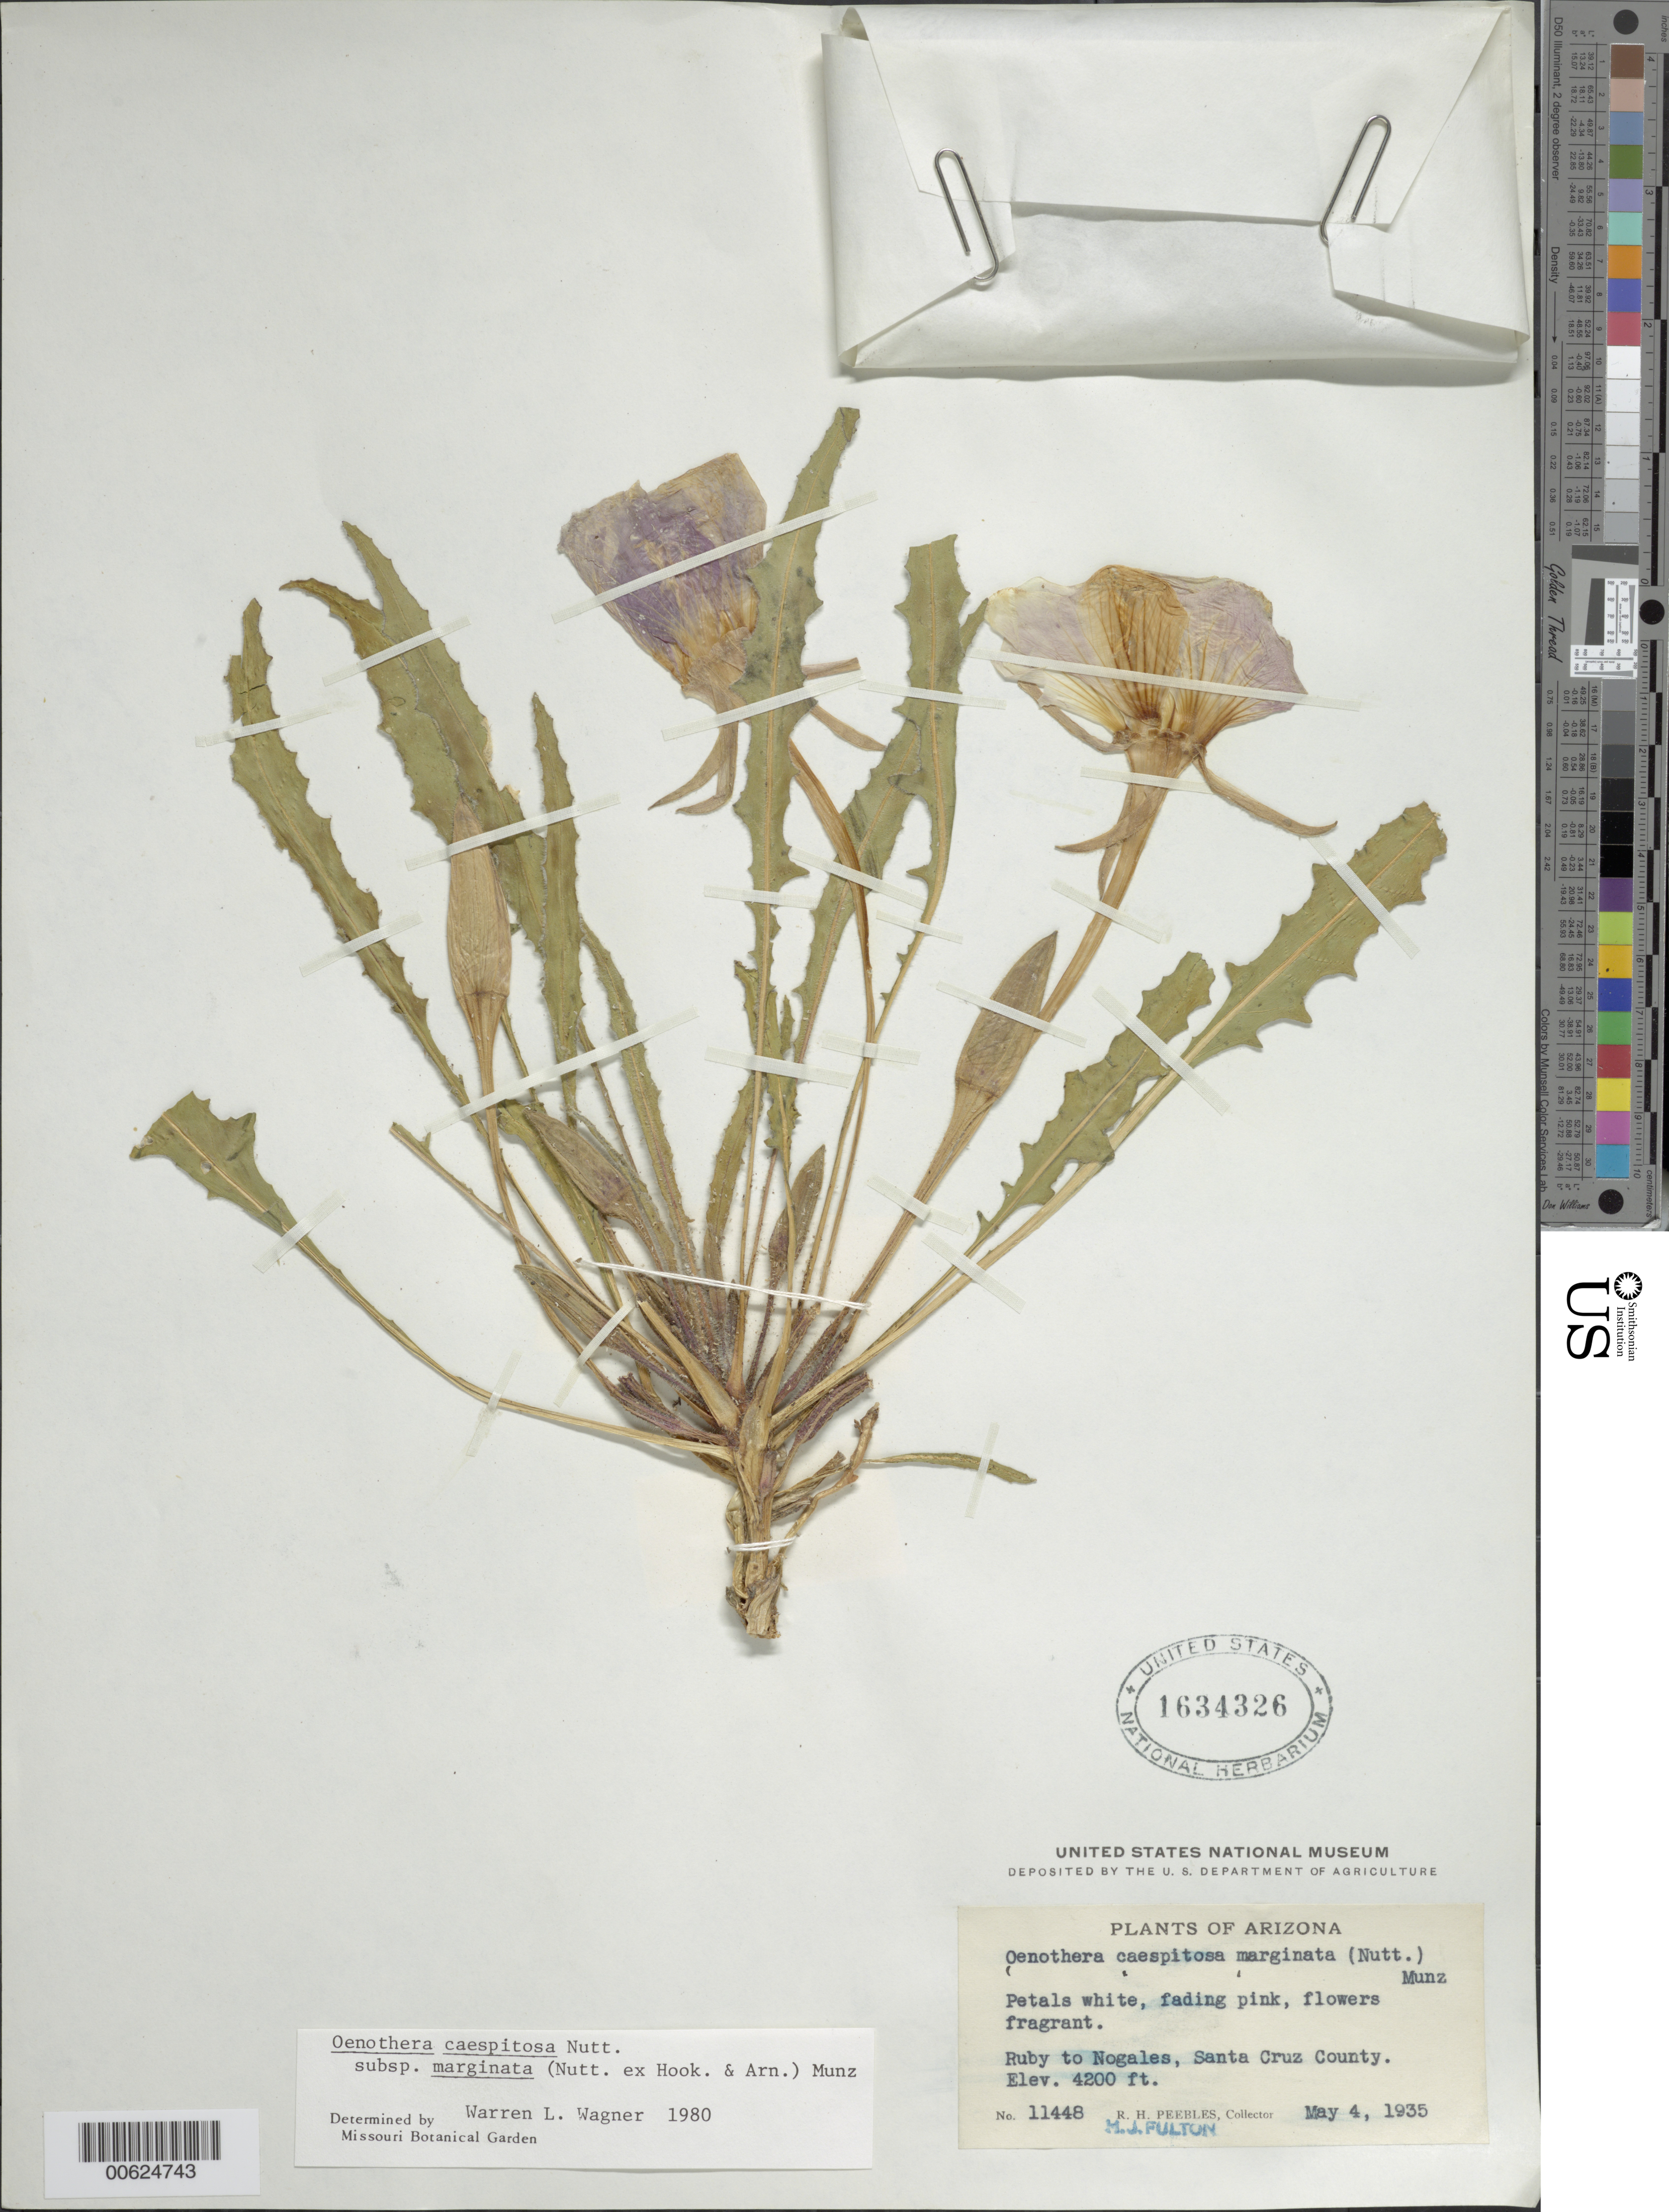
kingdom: Plantae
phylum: Tracheophyta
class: Magnoliopsida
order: Myrtales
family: Onagraceae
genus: Oenothera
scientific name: Oenothera cespitosa subsp. marginata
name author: (Nutt. ex Hook. & Arn.) Munz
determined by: Wagner, W. L., (BOT), Smithsonian Institution - National Museum of Natural History (UNITED STATES)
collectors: R. H. Peebles & M. Fulton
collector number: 11448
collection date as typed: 04 May 1935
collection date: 1935-05-04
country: United States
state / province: Arizona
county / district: Santa Cruz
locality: Ruby to Nogales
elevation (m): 1280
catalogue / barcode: US 1634326